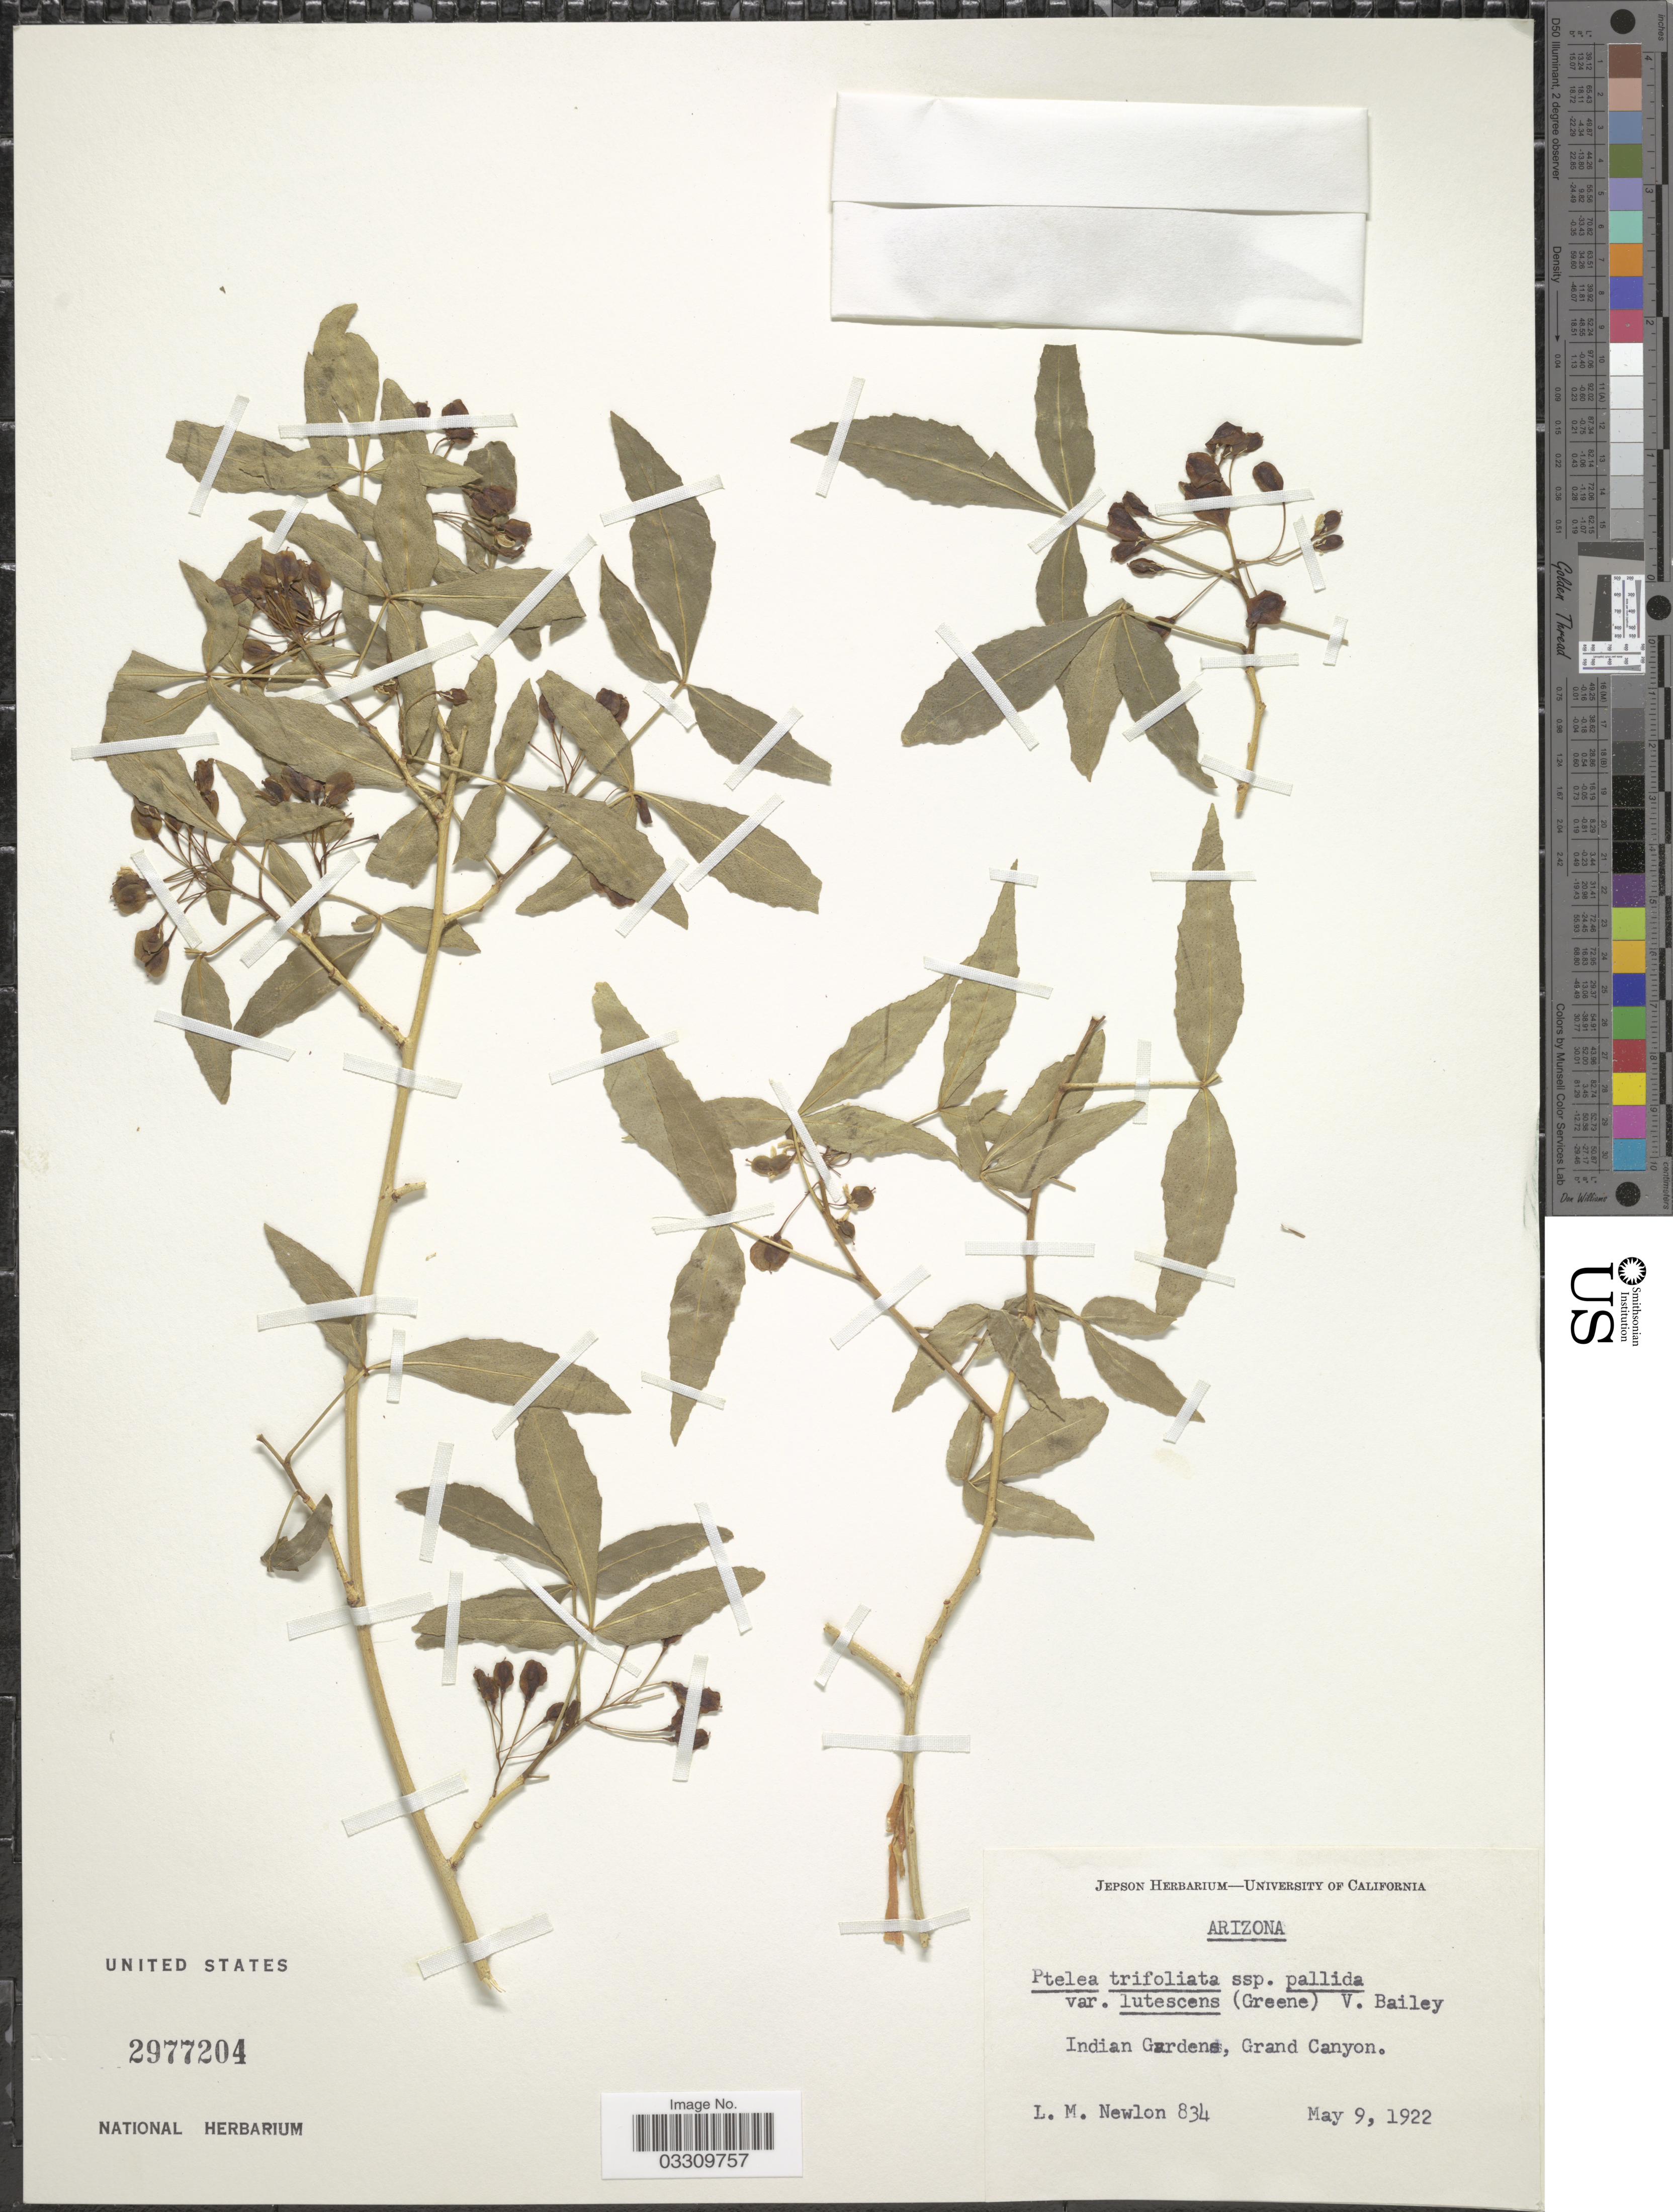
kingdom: Plantae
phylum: Tracheophyta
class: Magnoliopsida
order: Sapindales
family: Rutaceae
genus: Ptelea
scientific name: Ptelea trifoliata var. lutescens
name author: V. L. Bailey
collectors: L. Newlon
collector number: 834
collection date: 1922-05-09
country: United States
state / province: Arizona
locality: Indian Gardens, Grand Canyon.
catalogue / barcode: US 2977204